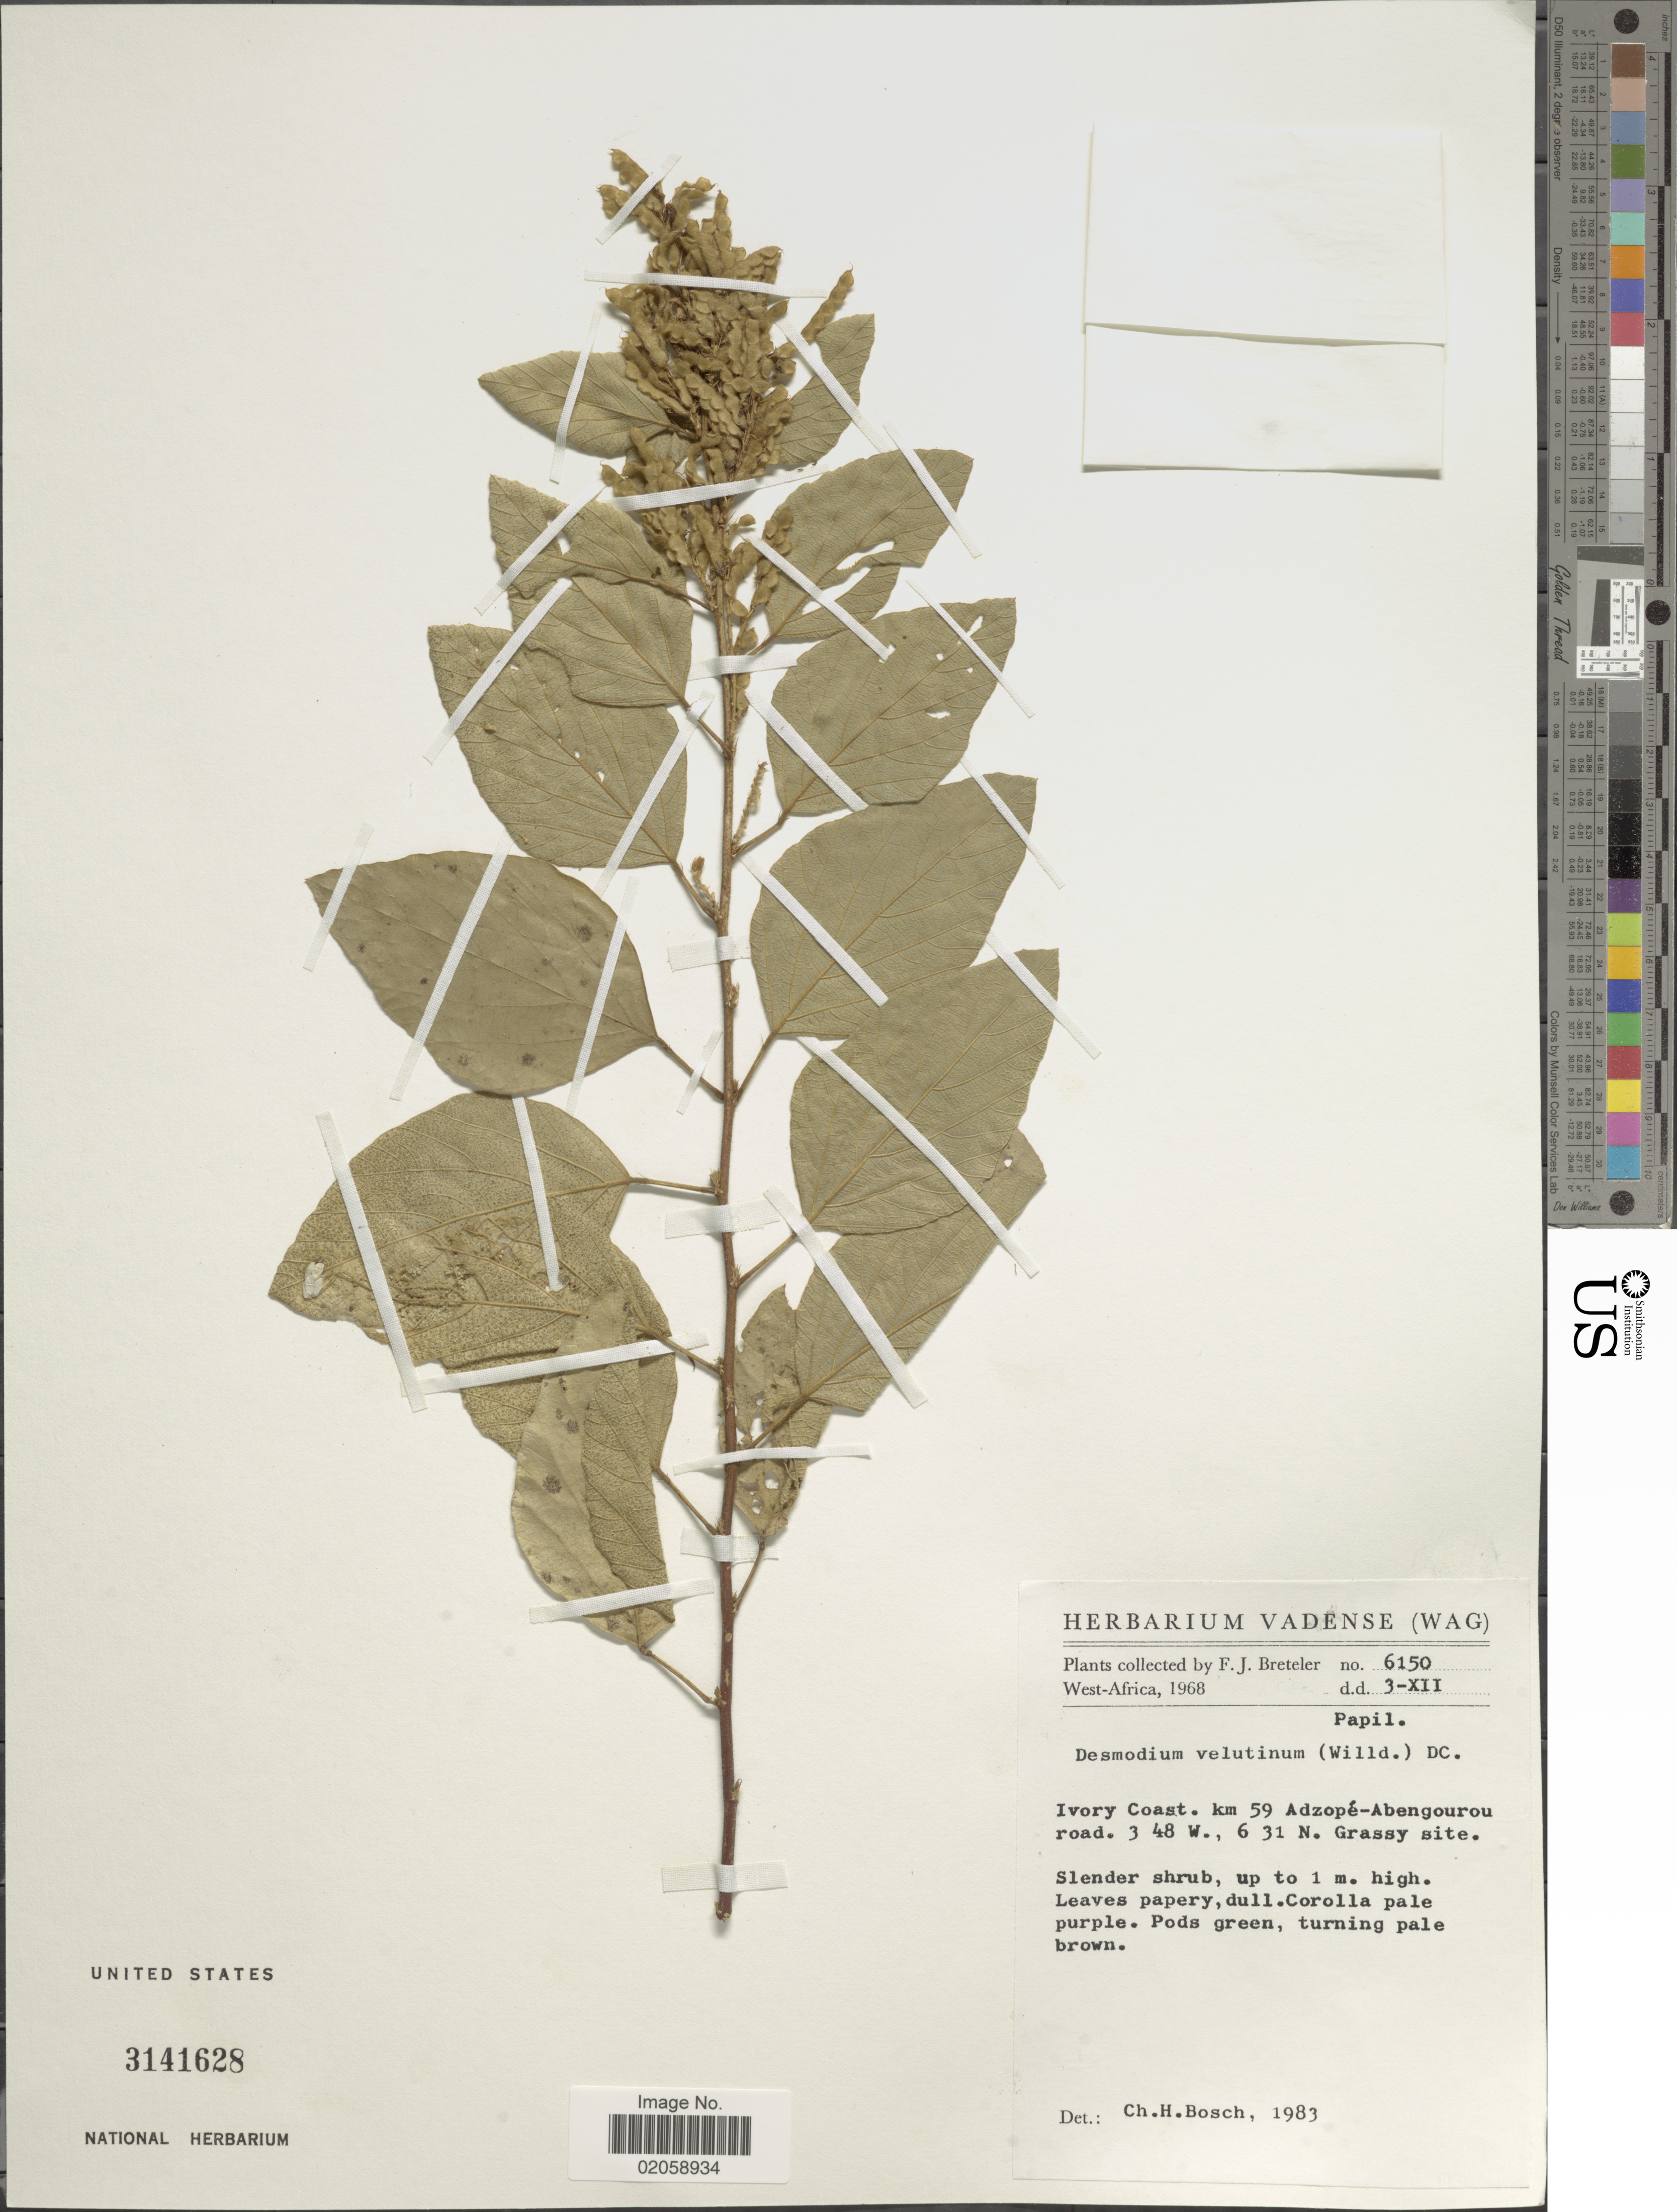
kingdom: Plantae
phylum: Tracheophyta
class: Magnoliopsida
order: Fabales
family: Fabaceae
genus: Polhillides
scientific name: Polhillides velutina subsp. velutina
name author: (Willd.) H. Ohashi & K. Ohashi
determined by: Strong, Mark T., (BOT), Smithsonian Institution - National Museum of Natural History (UNITED STATES)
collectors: F. J. Breteler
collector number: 6150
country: Ivory Coast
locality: Km 59 Adzopé-Abengourou road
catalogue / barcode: US 3141628